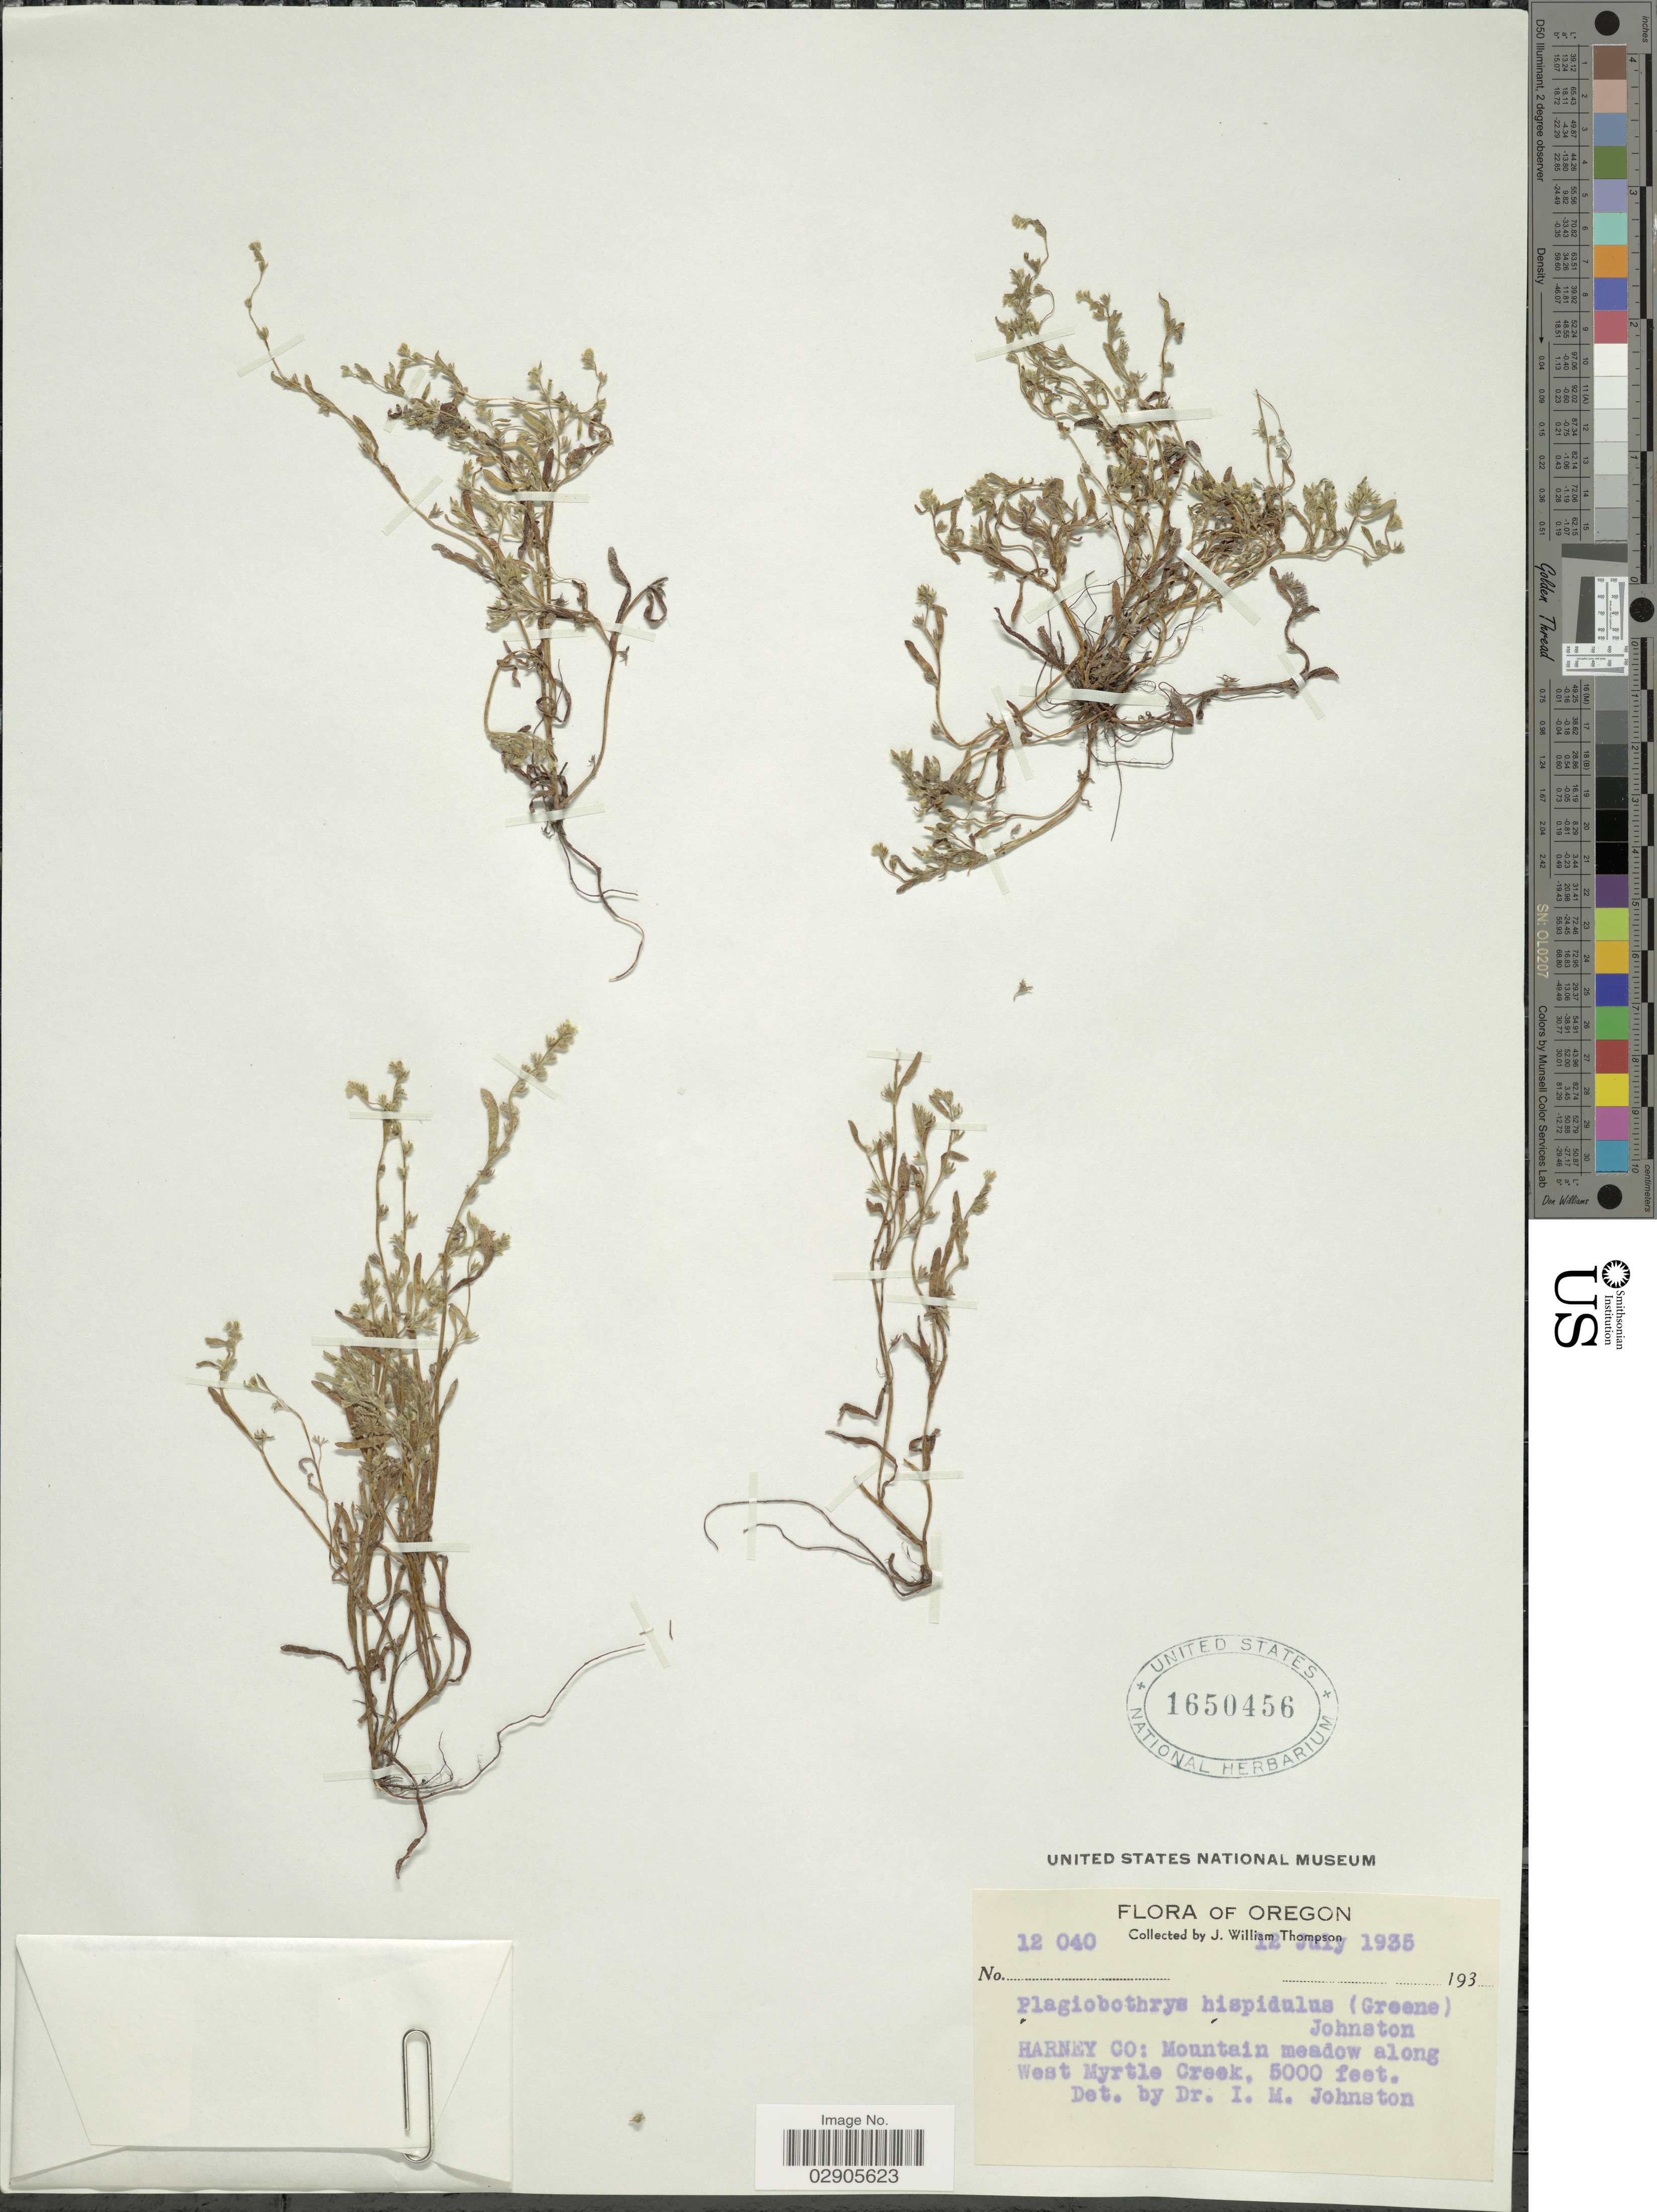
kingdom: Plantae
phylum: Tracheophyta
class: Magnoliopsida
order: Boraginales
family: Boraginaceae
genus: Plagiobothrys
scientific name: Plagiobothrys hispidulus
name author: (Greene) I.M. Johnst.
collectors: J. W. Thompson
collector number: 12040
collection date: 1935-07-12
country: United States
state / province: Oregon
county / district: Harney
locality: Harney Co: Mountain meadow along West Myrtle Creek.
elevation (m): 1524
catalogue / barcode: US 1650456